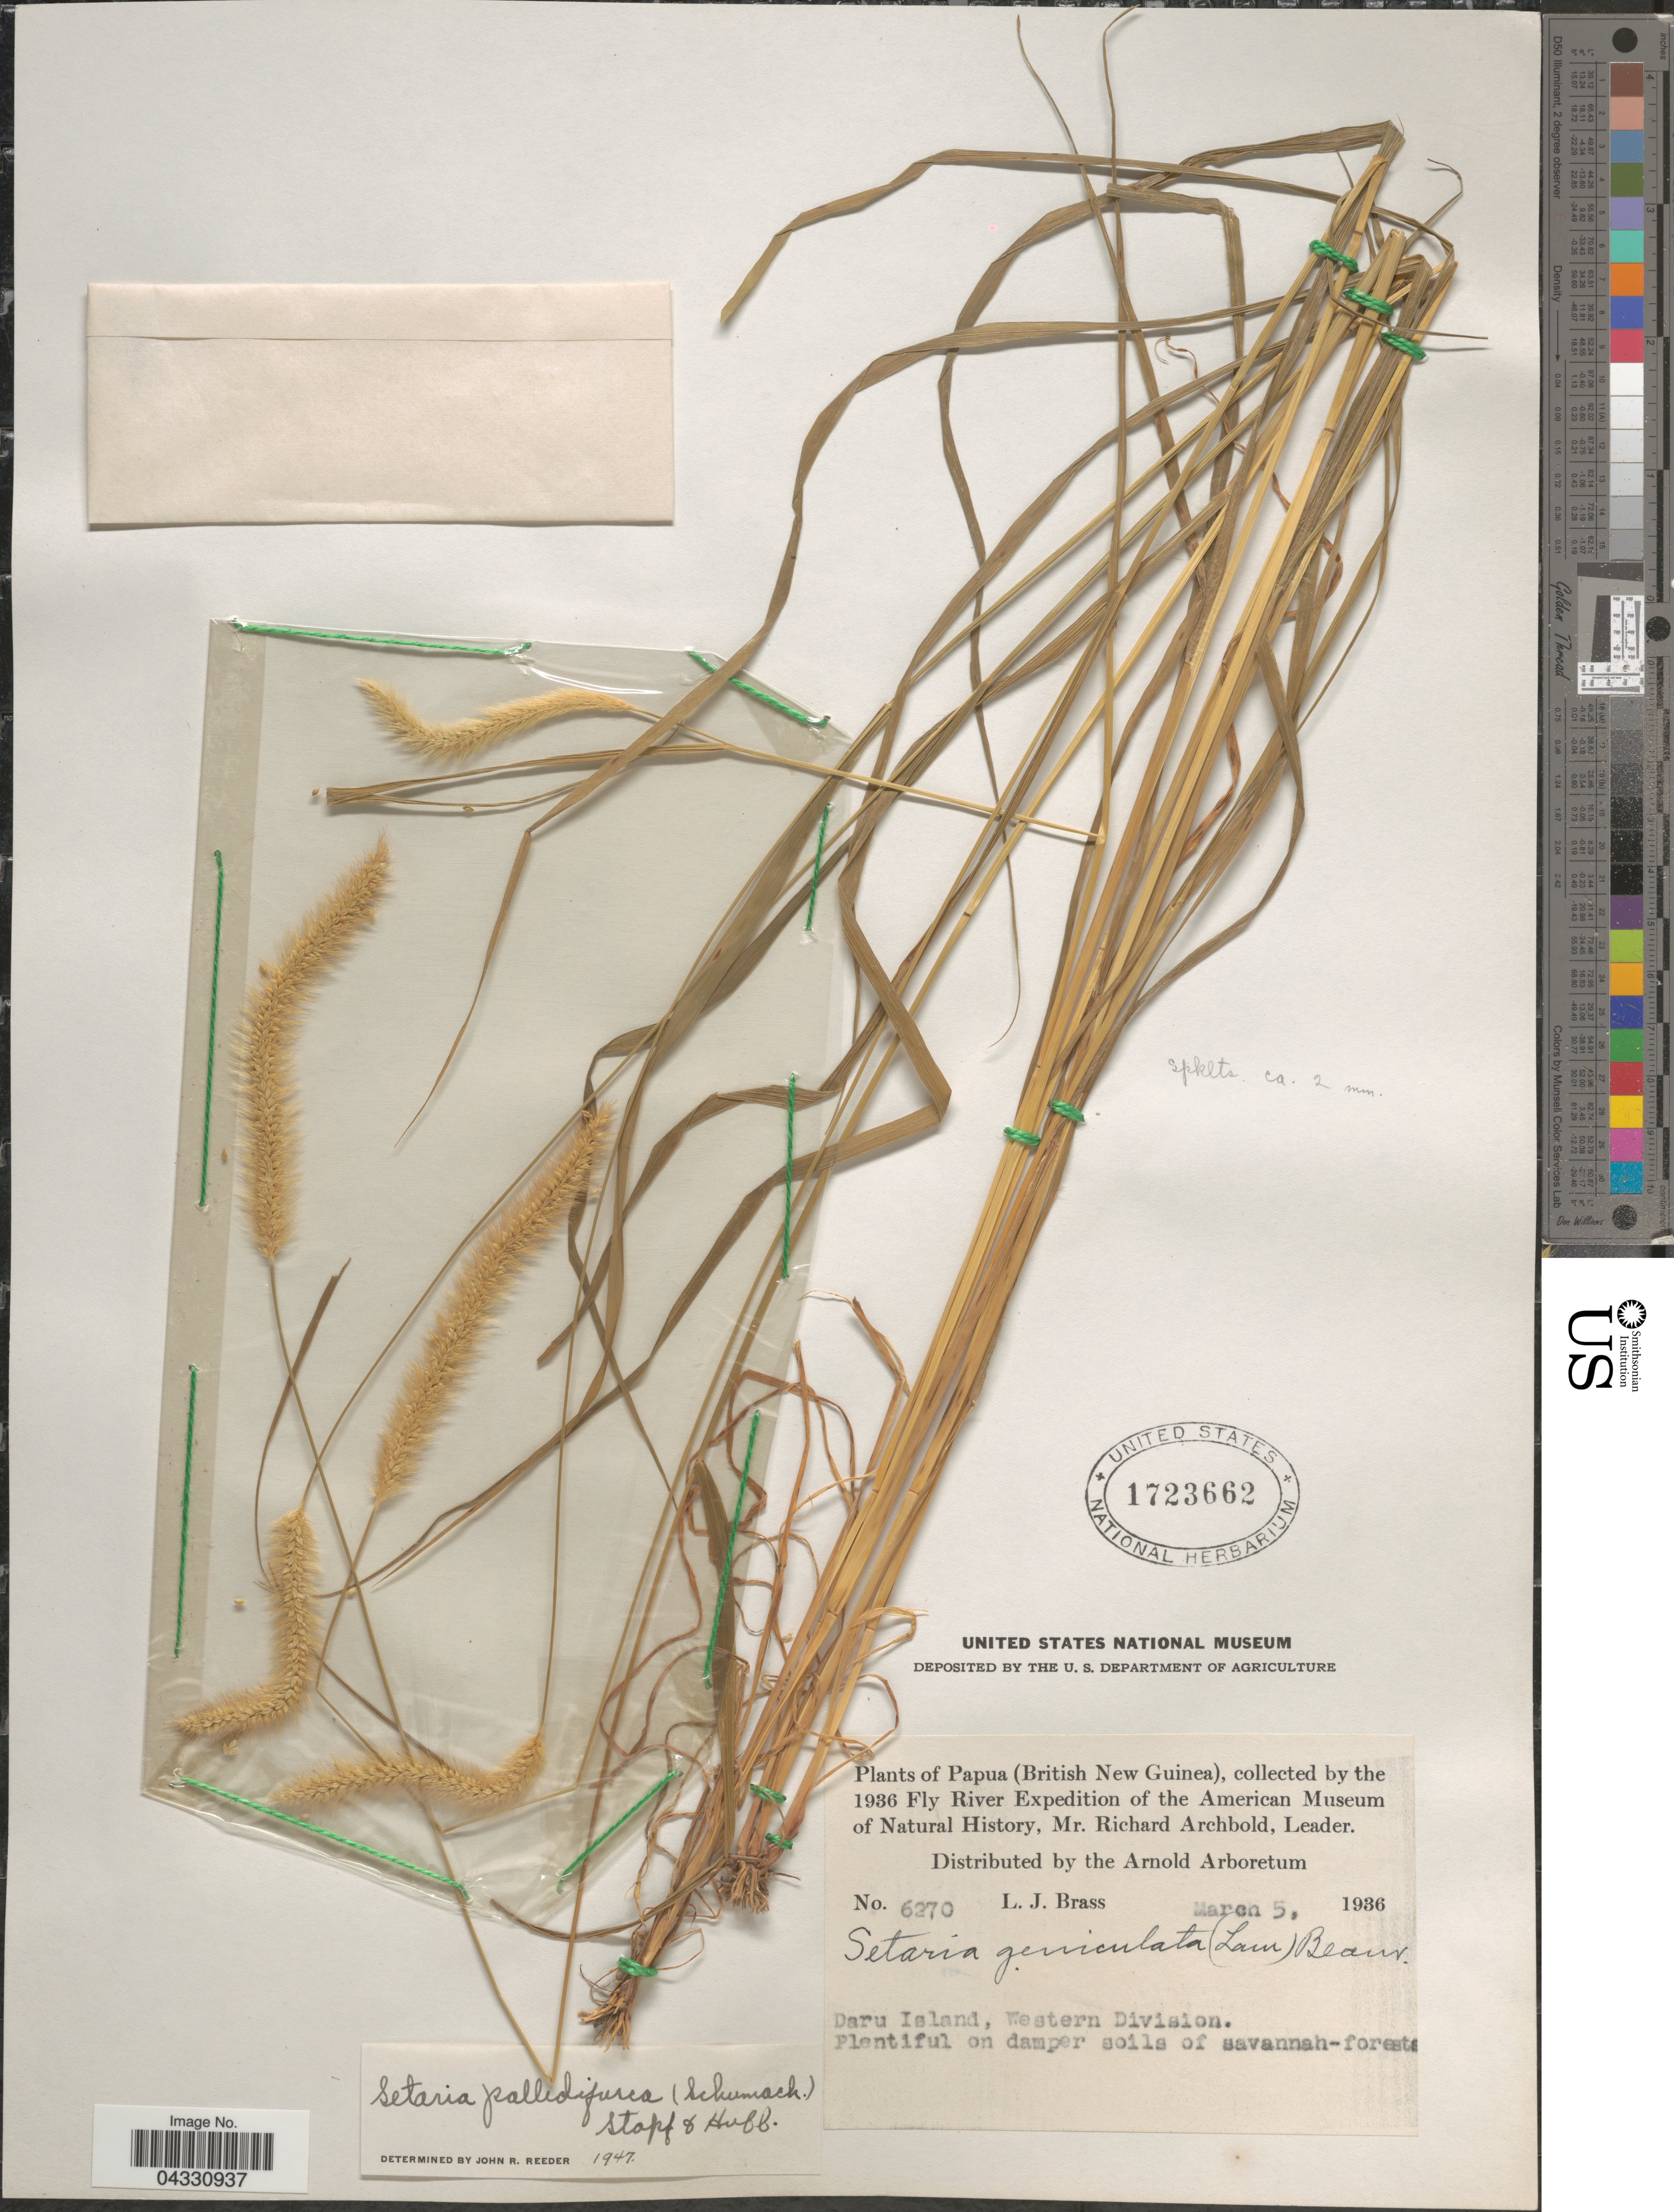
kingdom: Plantae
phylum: Tracheophyta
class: Liliopsida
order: Poales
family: Poaceae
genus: Setaria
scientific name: Setaria pallide-fusca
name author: (Schumach.) Stapf & C.E. Hubb.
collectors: L. J. Brass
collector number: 6270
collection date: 1936-03-05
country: Papua New Guinea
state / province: Manus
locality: Papua (British New Guinea) the 1936 Fly River Expedition of the American Museum of Natural History. Daru Island, Western Division.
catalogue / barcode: US 1723662